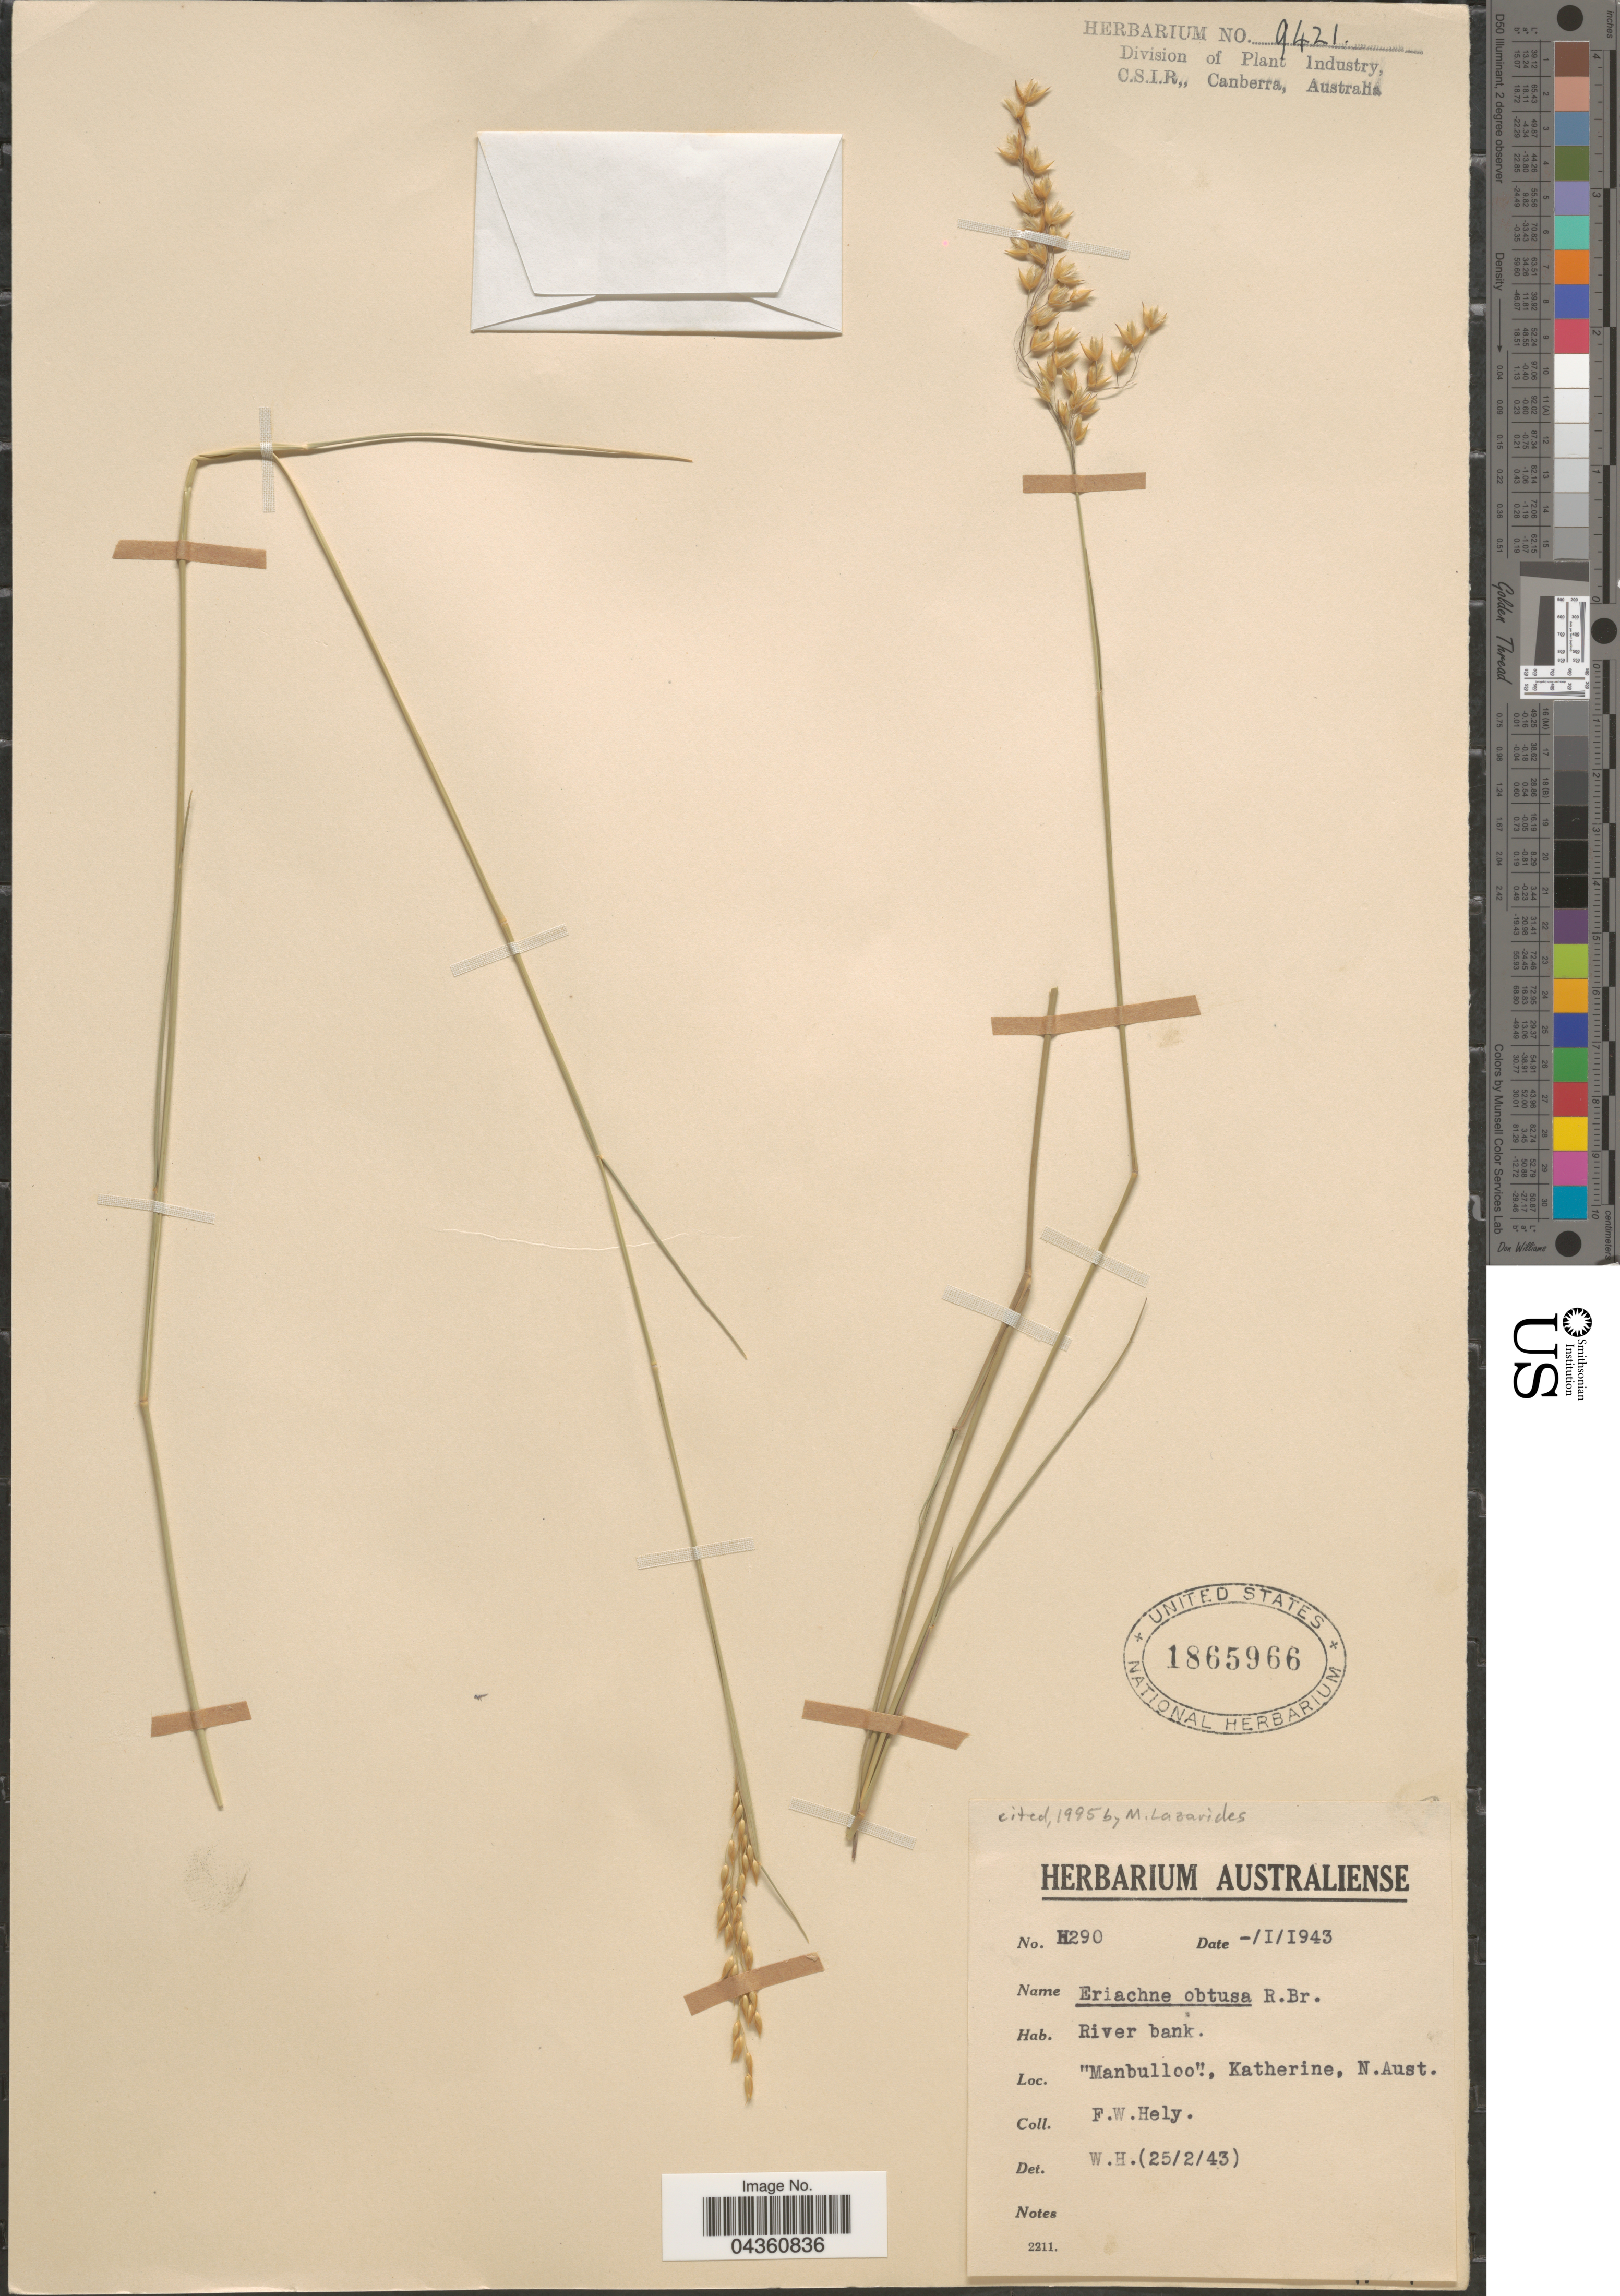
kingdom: Plantae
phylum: Tracheophyta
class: Liliopsida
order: Poales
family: Poaceae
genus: Eriachne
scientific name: Eriachne obtusa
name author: R. Br.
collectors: F. Hely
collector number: H290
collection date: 1943-01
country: Australia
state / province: Northern Territory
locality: Manbulloo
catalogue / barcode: US 1865966